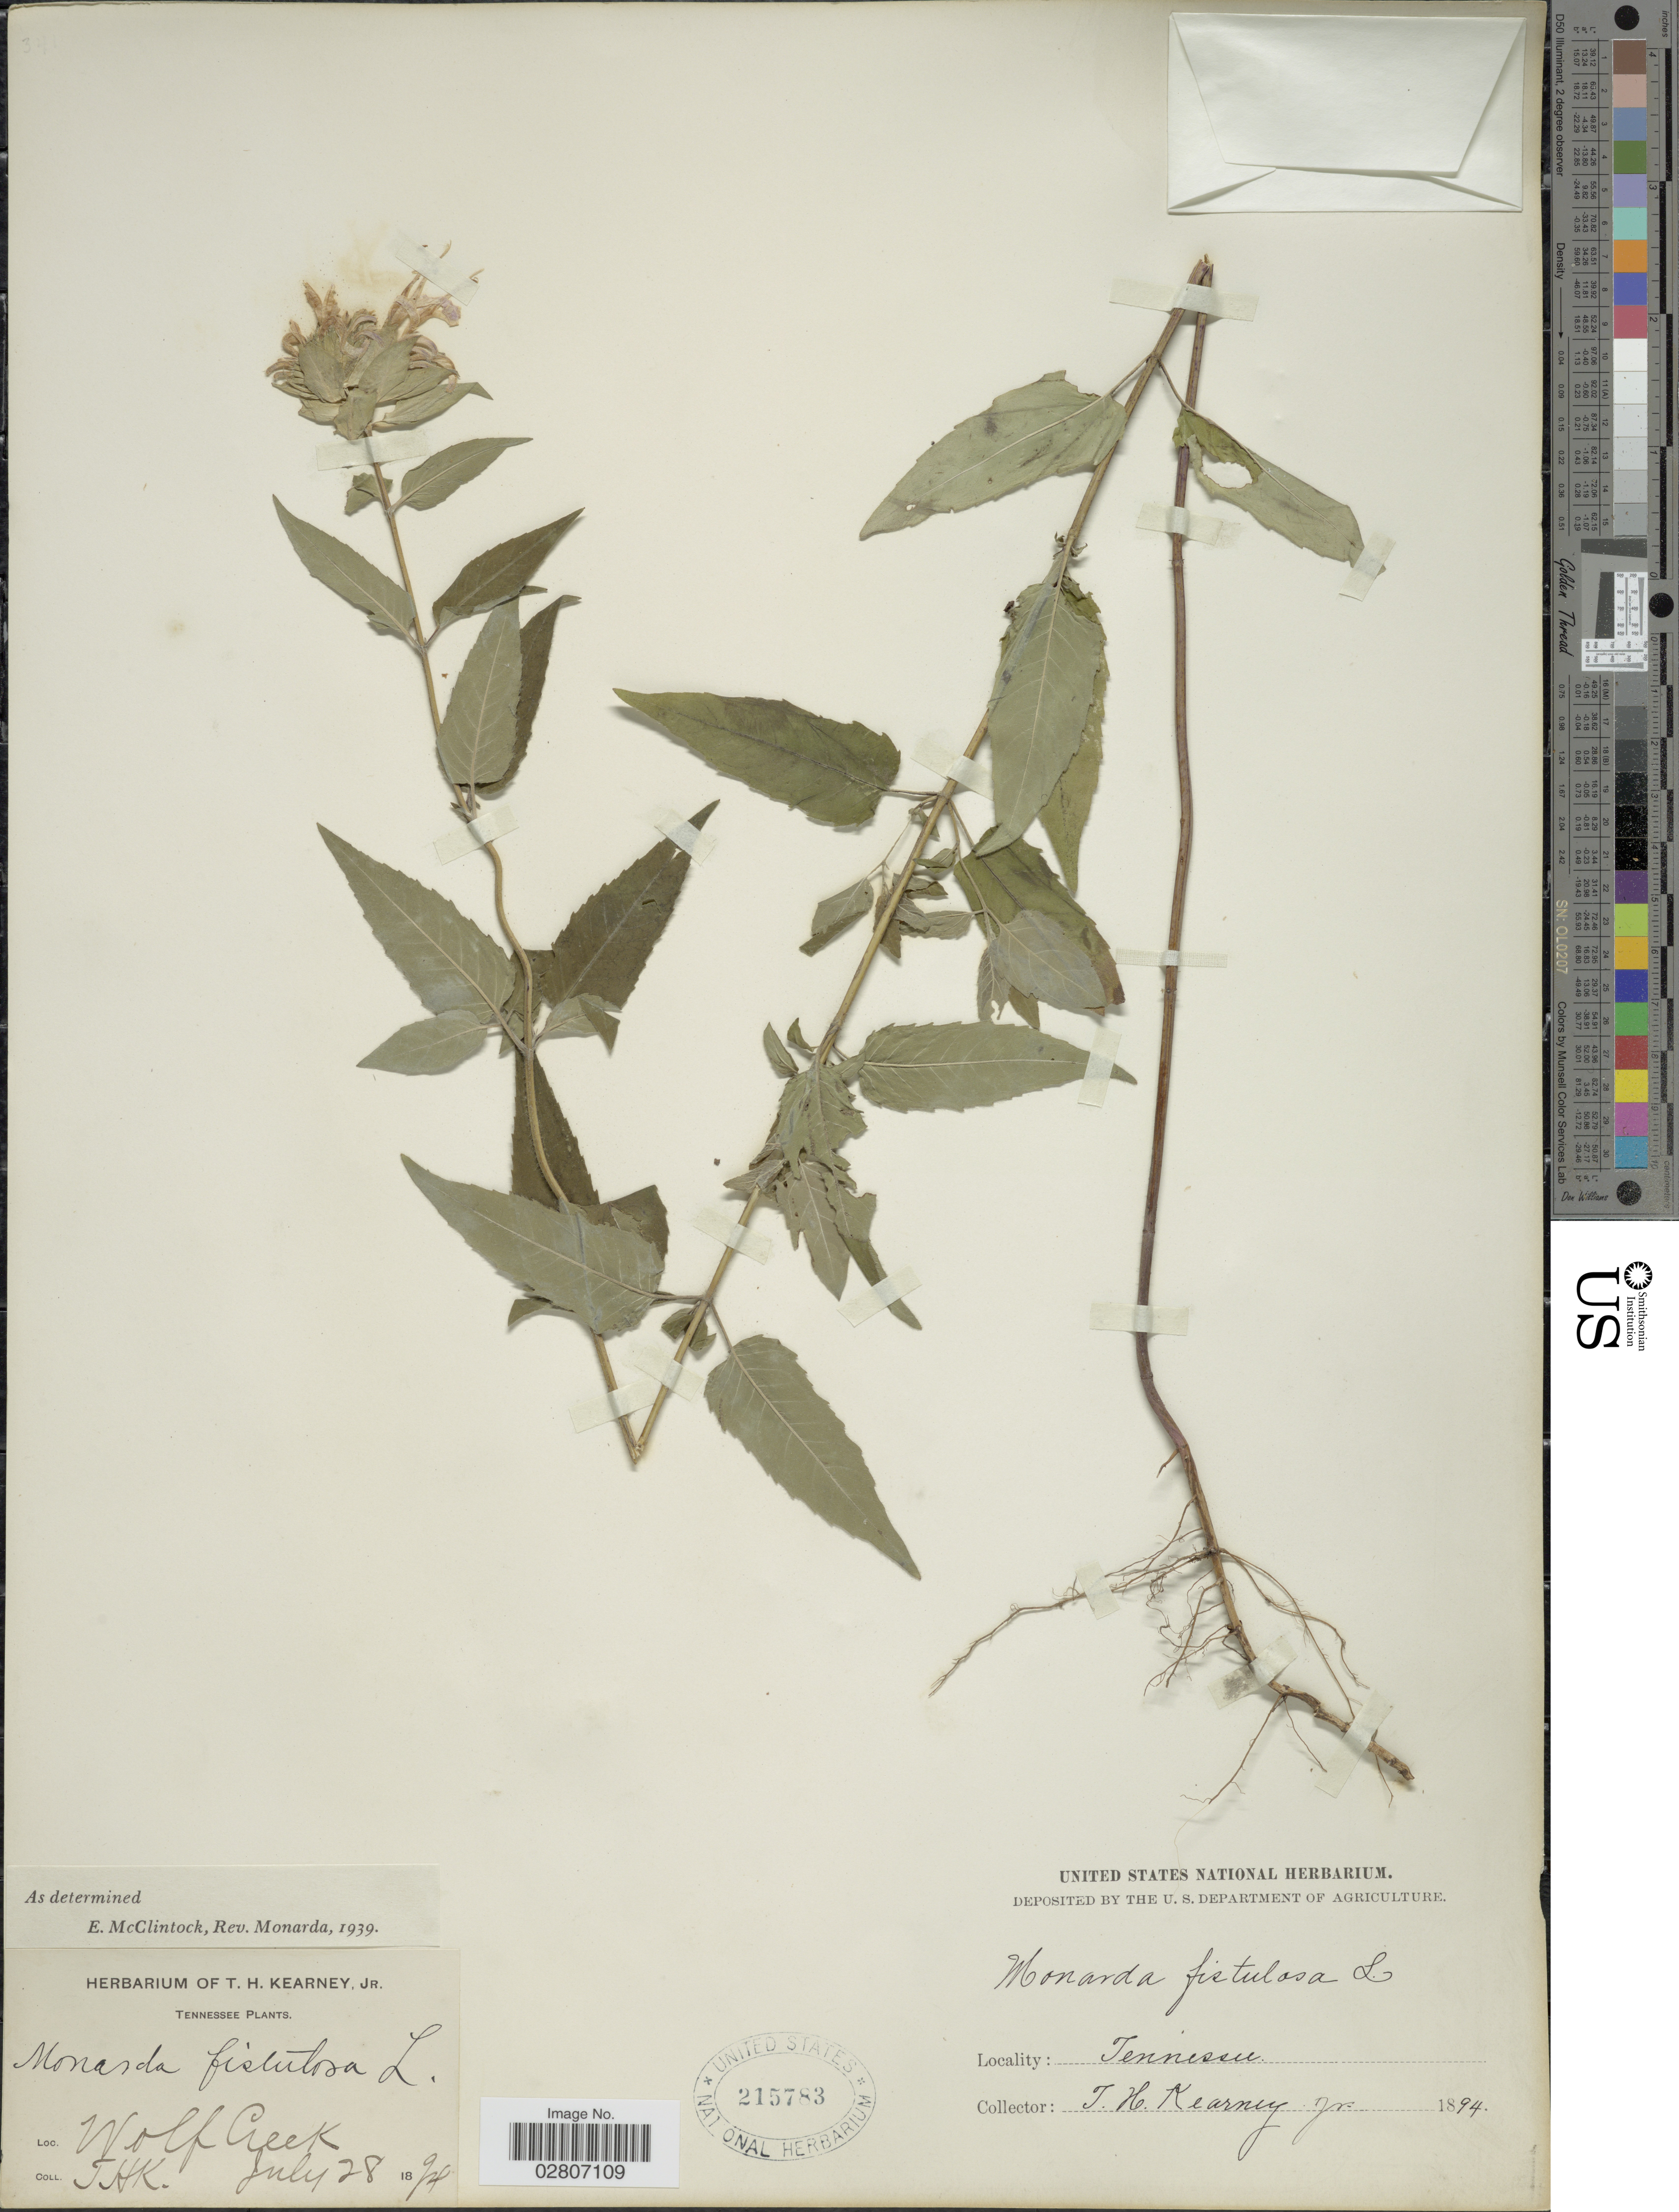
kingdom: Plantae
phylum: Tracheophyta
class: Magnoliopsida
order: Lamiales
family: Lamiaceae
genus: Monarda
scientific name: Monarda fistulosa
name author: L.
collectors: T. H. Kearney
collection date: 1894-07-28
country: United States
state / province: Tennessee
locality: Wolf Creek.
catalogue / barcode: US 215783